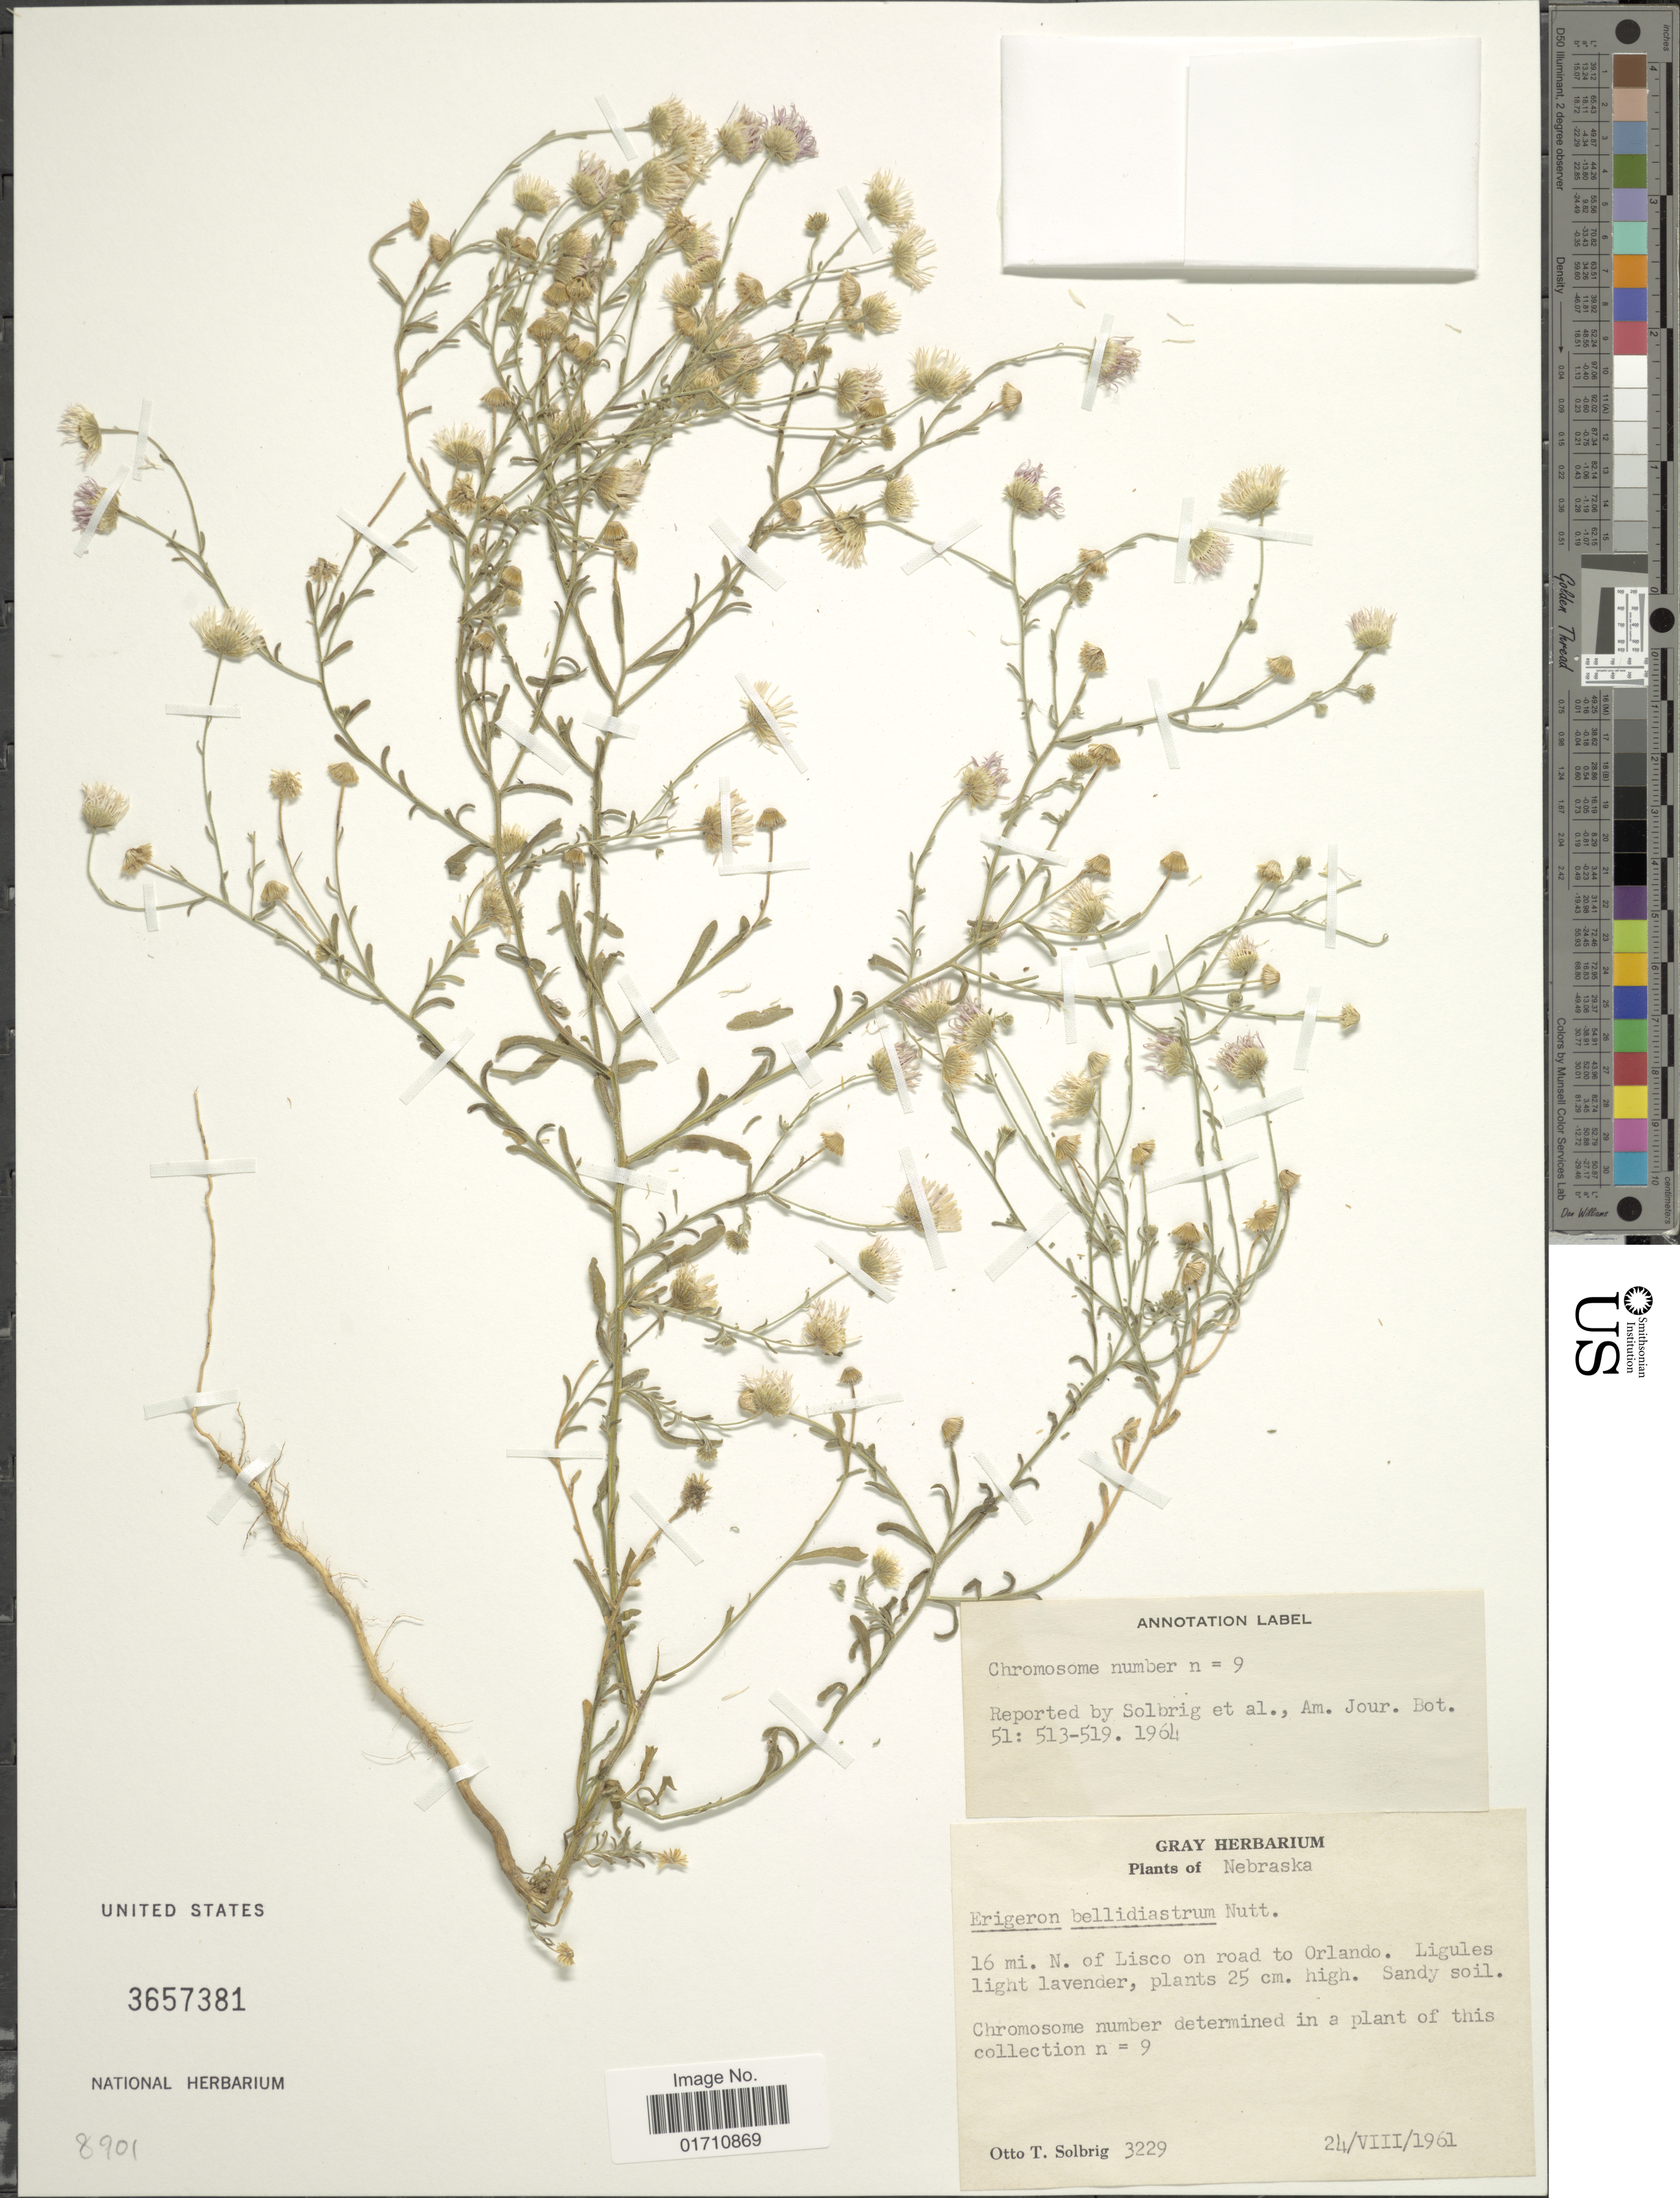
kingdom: Plantae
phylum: Tracheophyta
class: Magnoliopsida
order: Asterales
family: Asteraceae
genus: Erigeron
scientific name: Erigeron bellidiastrum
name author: Nutt.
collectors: O. T. Solbrig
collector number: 3229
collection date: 1961-08-24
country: United States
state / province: Nebraska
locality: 16 mi.N. of Lisco on road to Orlando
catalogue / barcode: US 3657381